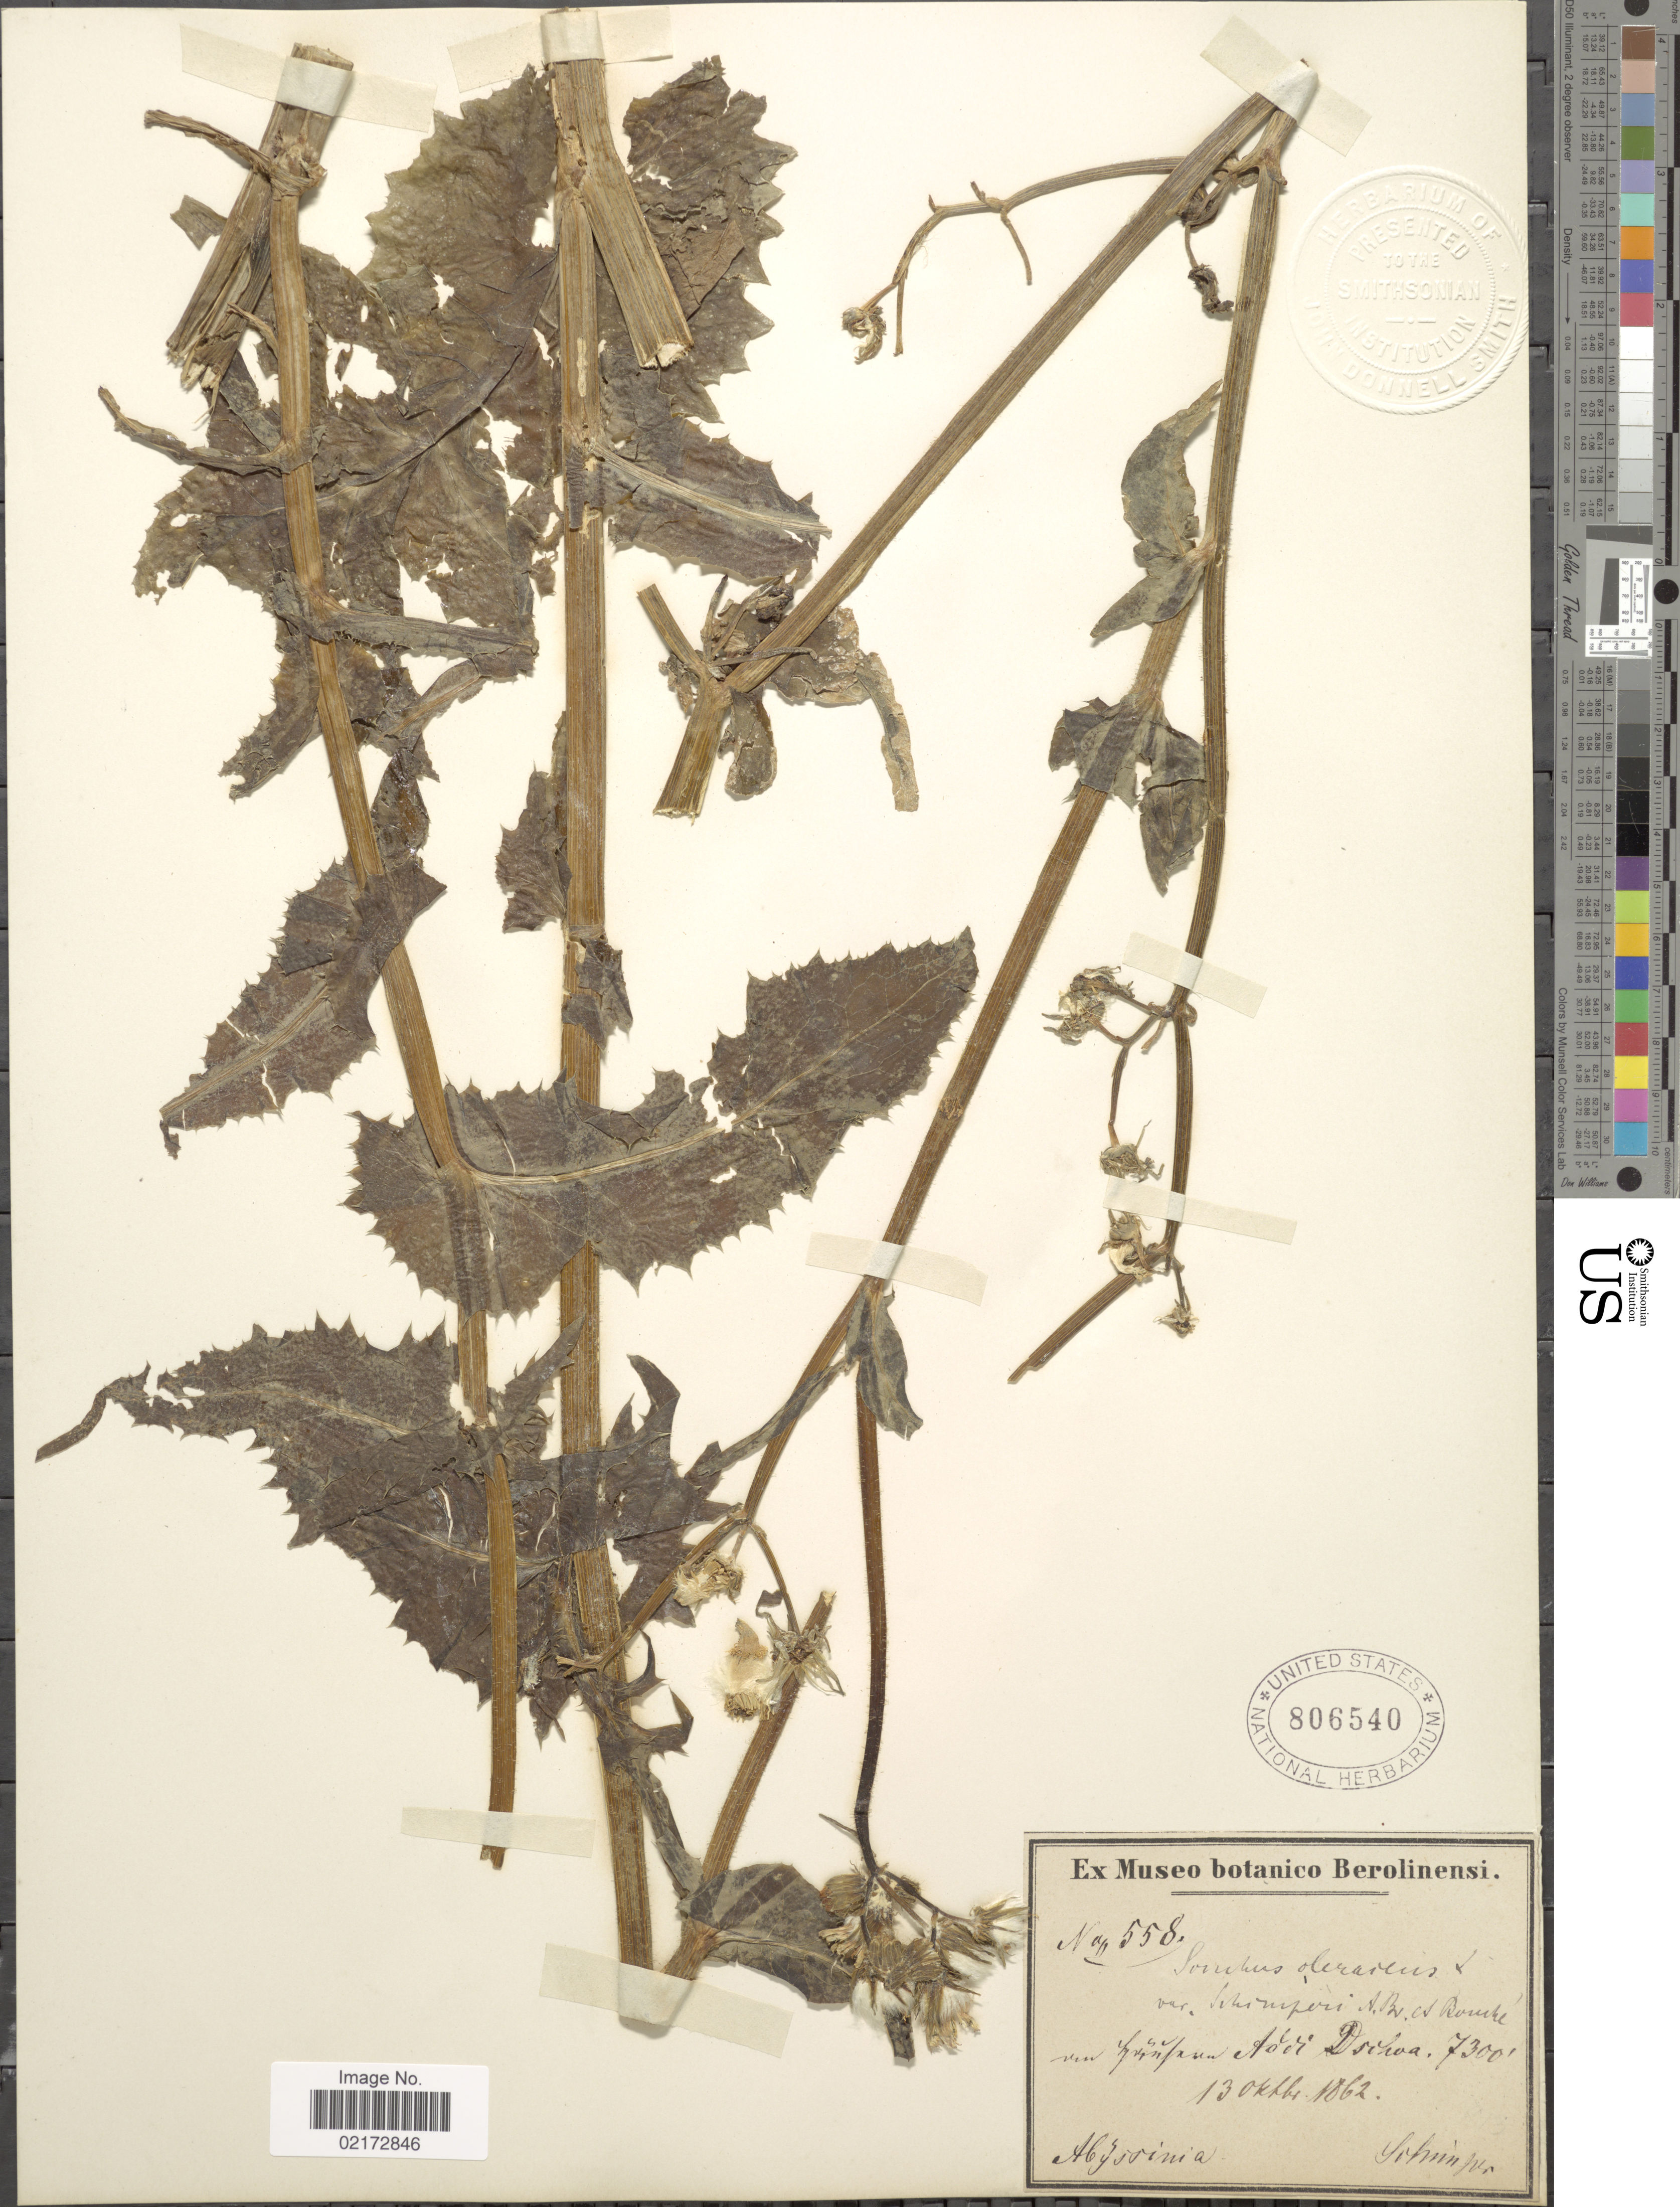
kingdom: Plantae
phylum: Tracheophyta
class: Magnoliopsida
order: Asterales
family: Asteraceae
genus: Sonchus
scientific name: Sonchus oleraceus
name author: L.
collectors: -. Schimper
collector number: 558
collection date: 1862-10-13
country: Eritrea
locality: Von Gronfawn Addi Dschoa, Abyssinia [interpreted]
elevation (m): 2225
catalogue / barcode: US 806540